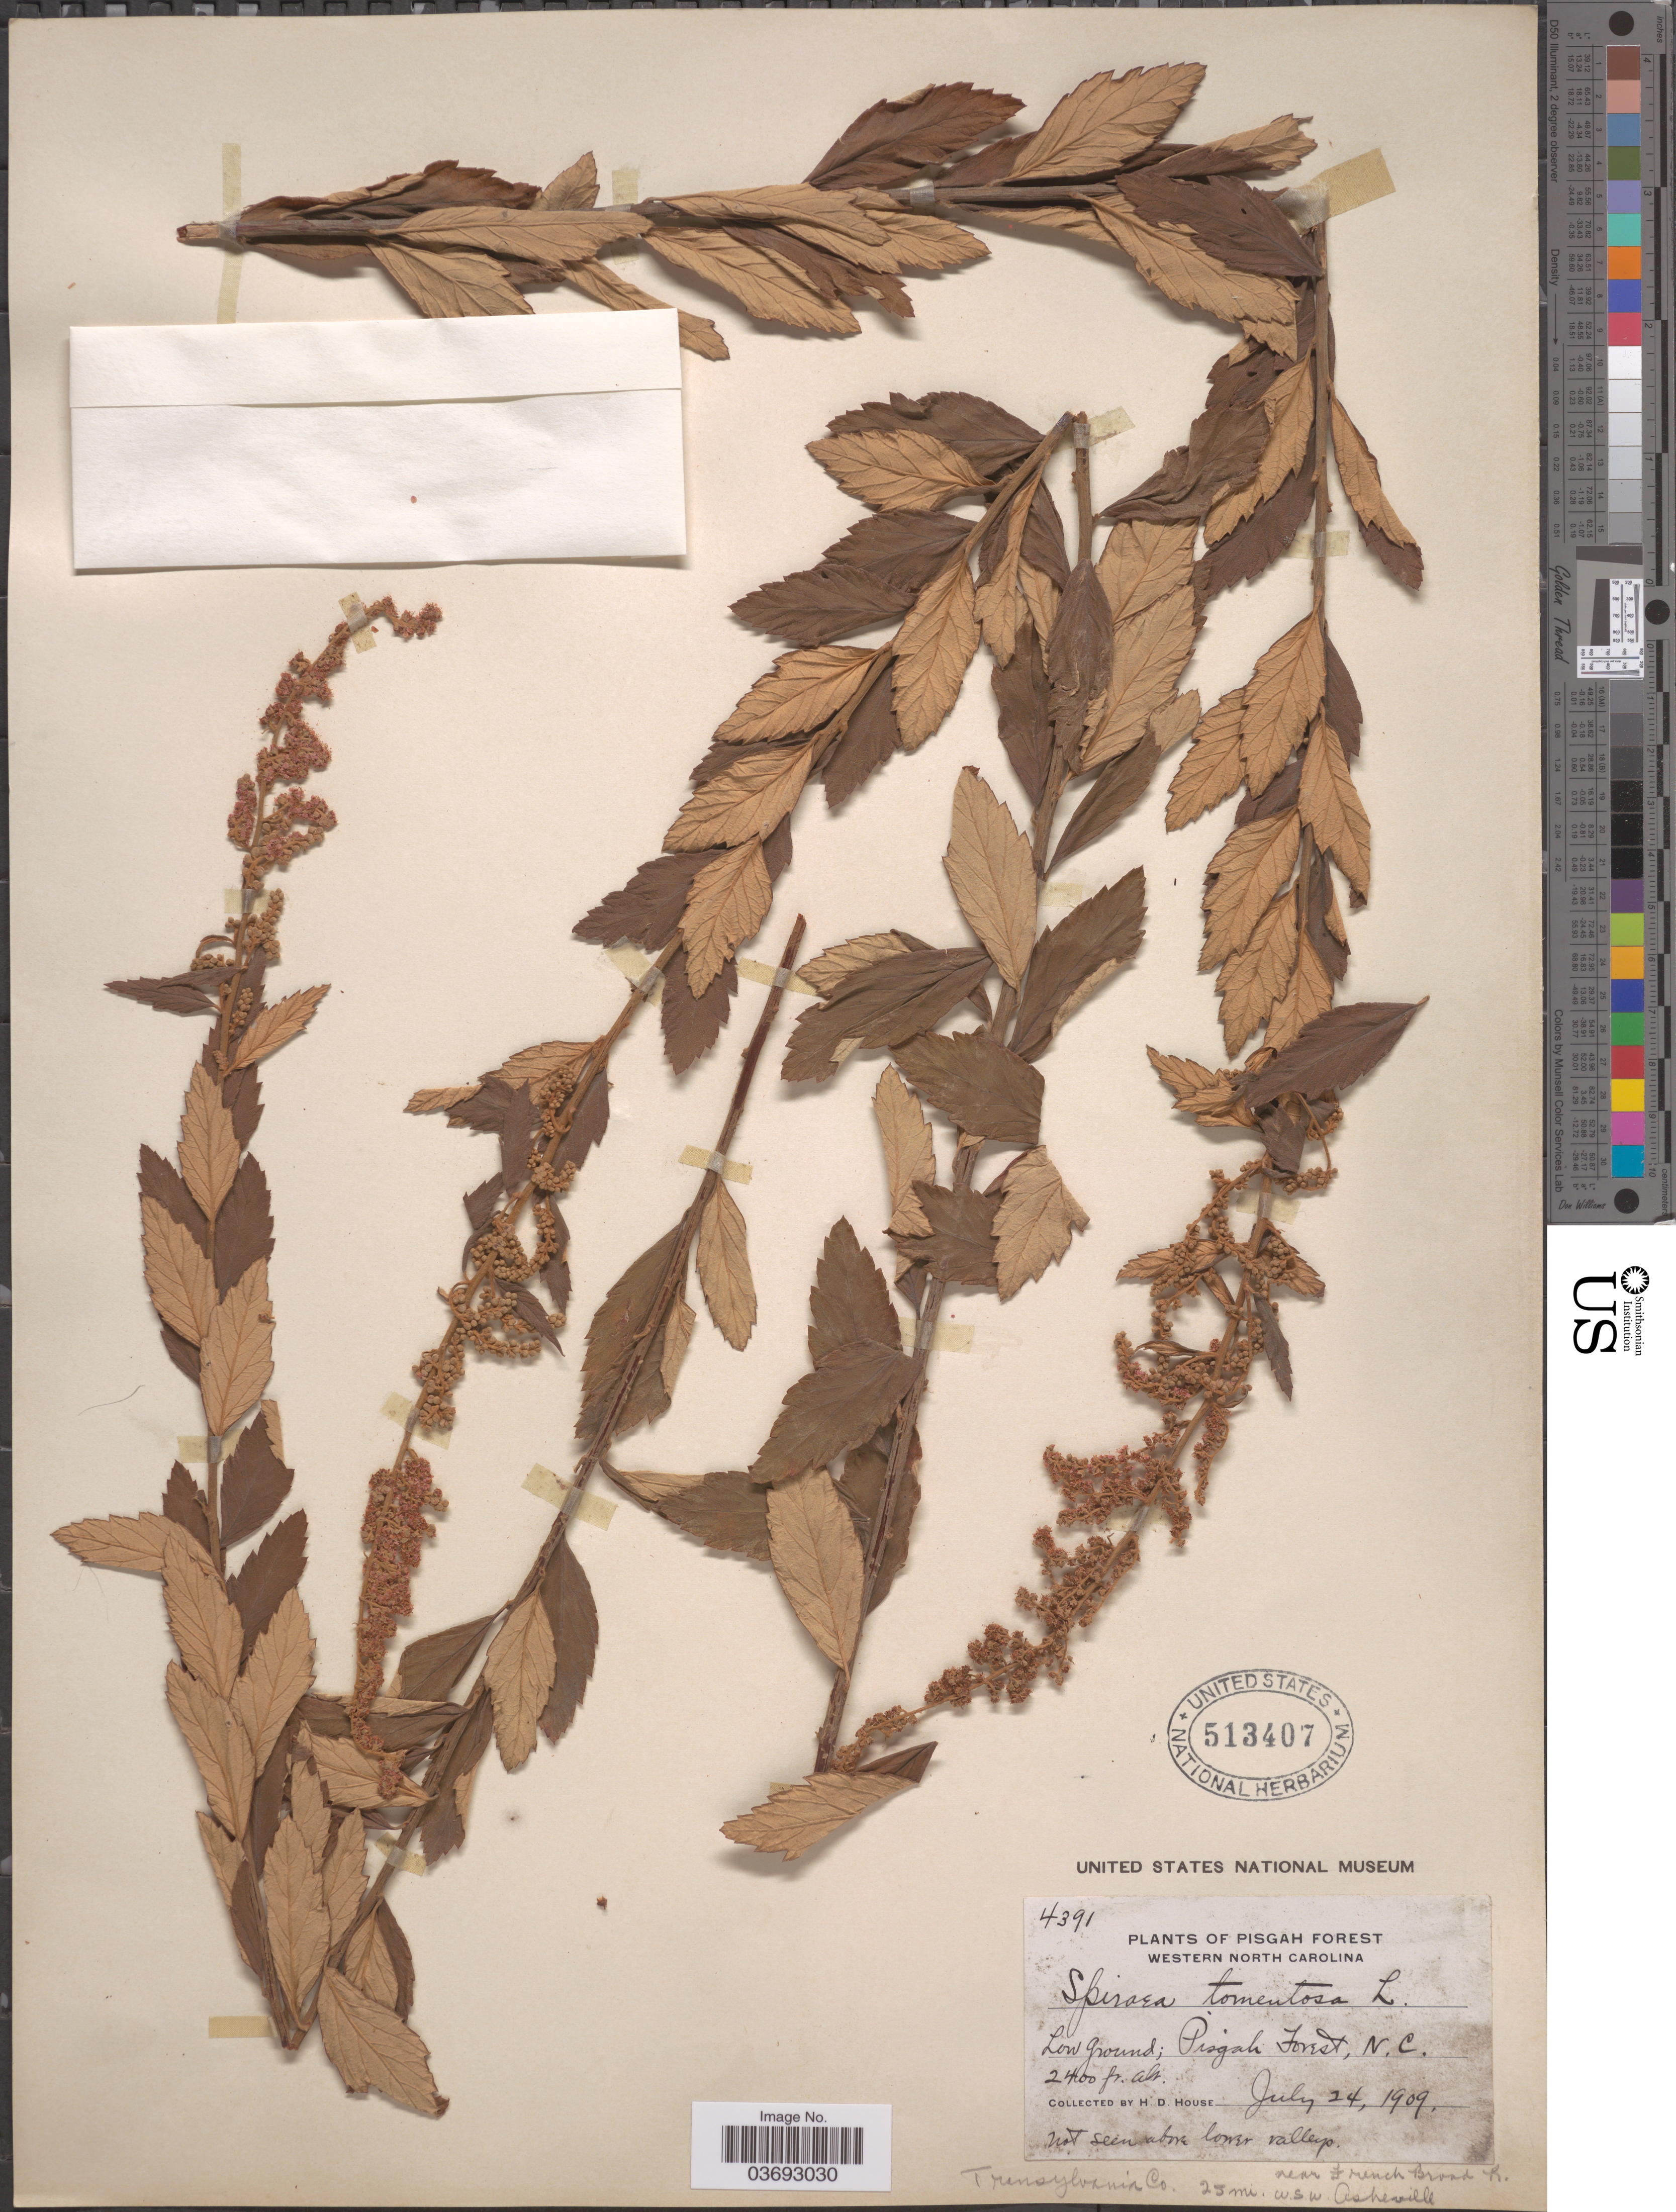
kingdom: Plantae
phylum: Tracheophyta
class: Magnoliopsida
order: Rosales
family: Rosaceae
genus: Spiraea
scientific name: Spiraea tomentosa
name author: L.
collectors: H. D. House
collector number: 4391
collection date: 1909-07-24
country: United States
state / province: North Carolina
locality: Pisgah Forest. Western North Carolina. Transylvania Co. Near French Broad R. 25 mi. W.S.W. Asheville.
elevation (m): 732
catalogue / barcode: US 513407